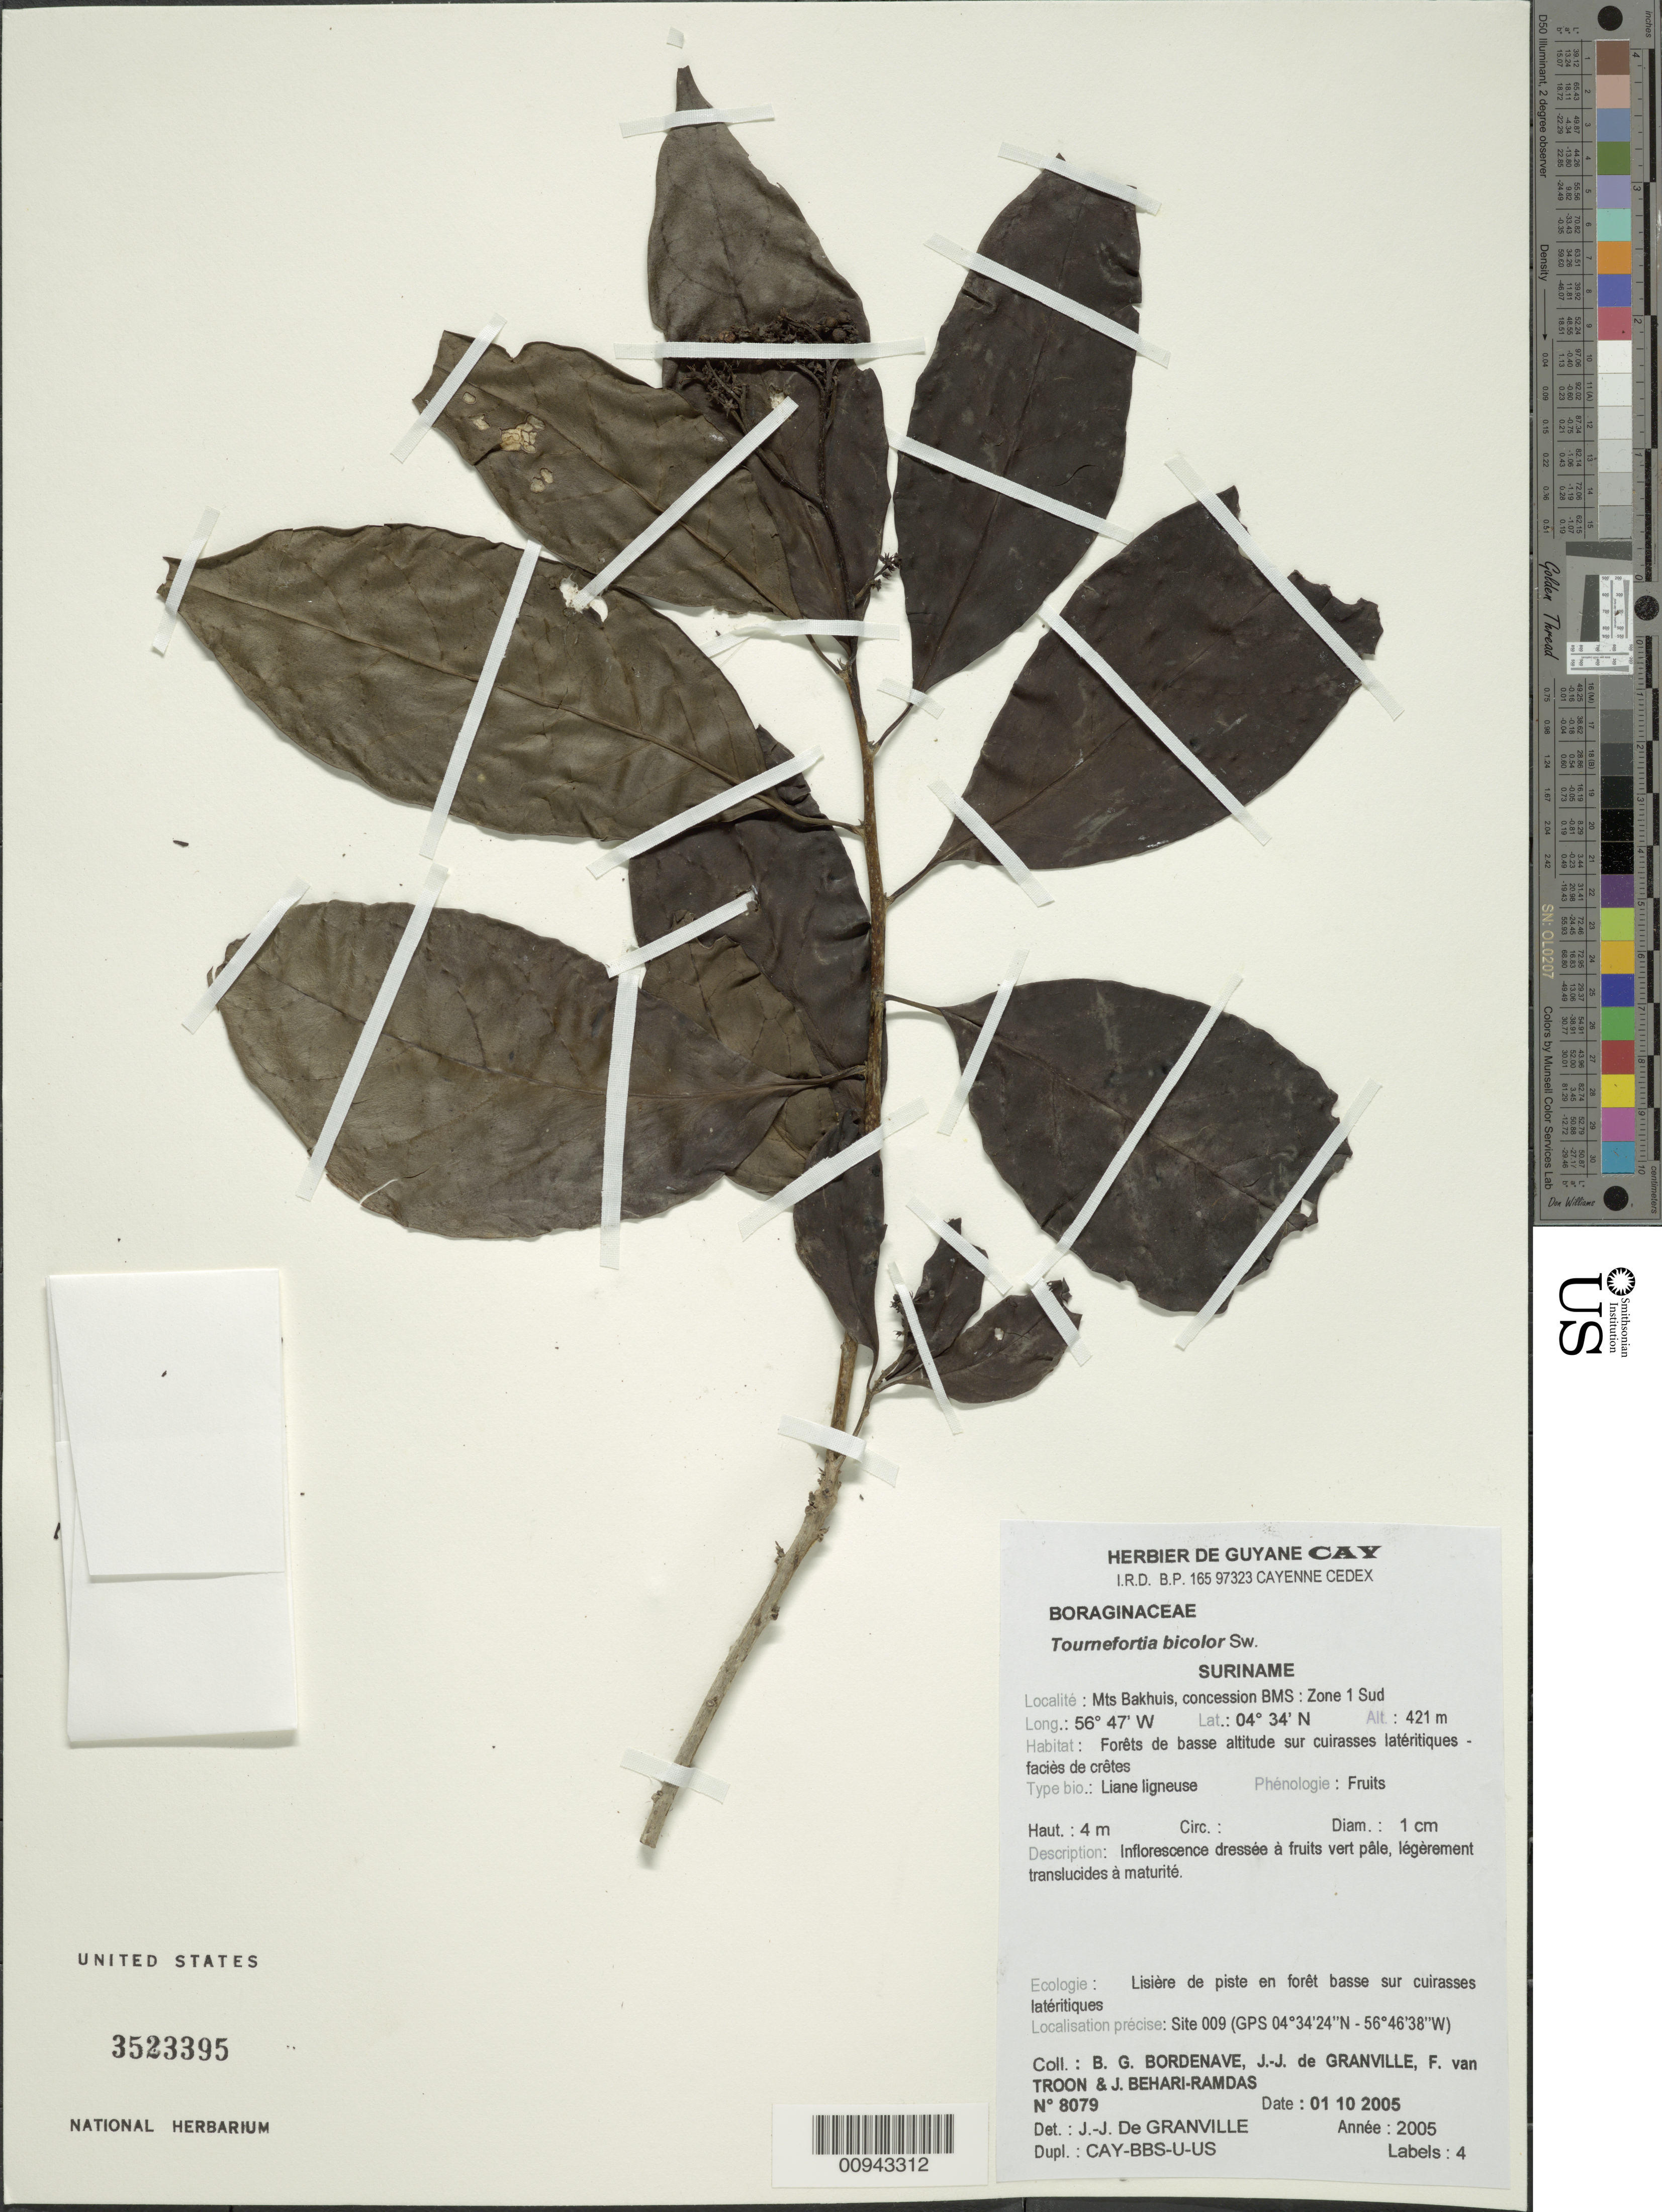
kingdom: Plantae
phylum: Tracheophyta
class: Magnoliopsida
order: Boraginales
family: Heliotropiaceae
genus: Tournefortia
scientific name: Tournefortia bicolor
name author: Sw.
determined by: Granville, J. J. de, (CAY), Institut de Recherche pour le Developpement (IRD) (FRENCH GUIANA)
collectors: B. Bordenave, J.-J. de Granville, F. Van Troon & J. Behari-Ramdas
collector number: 8079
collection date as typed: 1-Oct-05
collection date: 2005-10-01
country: Suriname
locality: Mts Bakhuis, concession BMS: Zone 1 Sud, site 009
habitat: Forets de basse altitude sur cuirases lateritiques - facies de cretes. Lisiere de piste en foret basse sur cuirasses lateritiqes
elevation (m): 421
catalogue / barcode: US 3523395